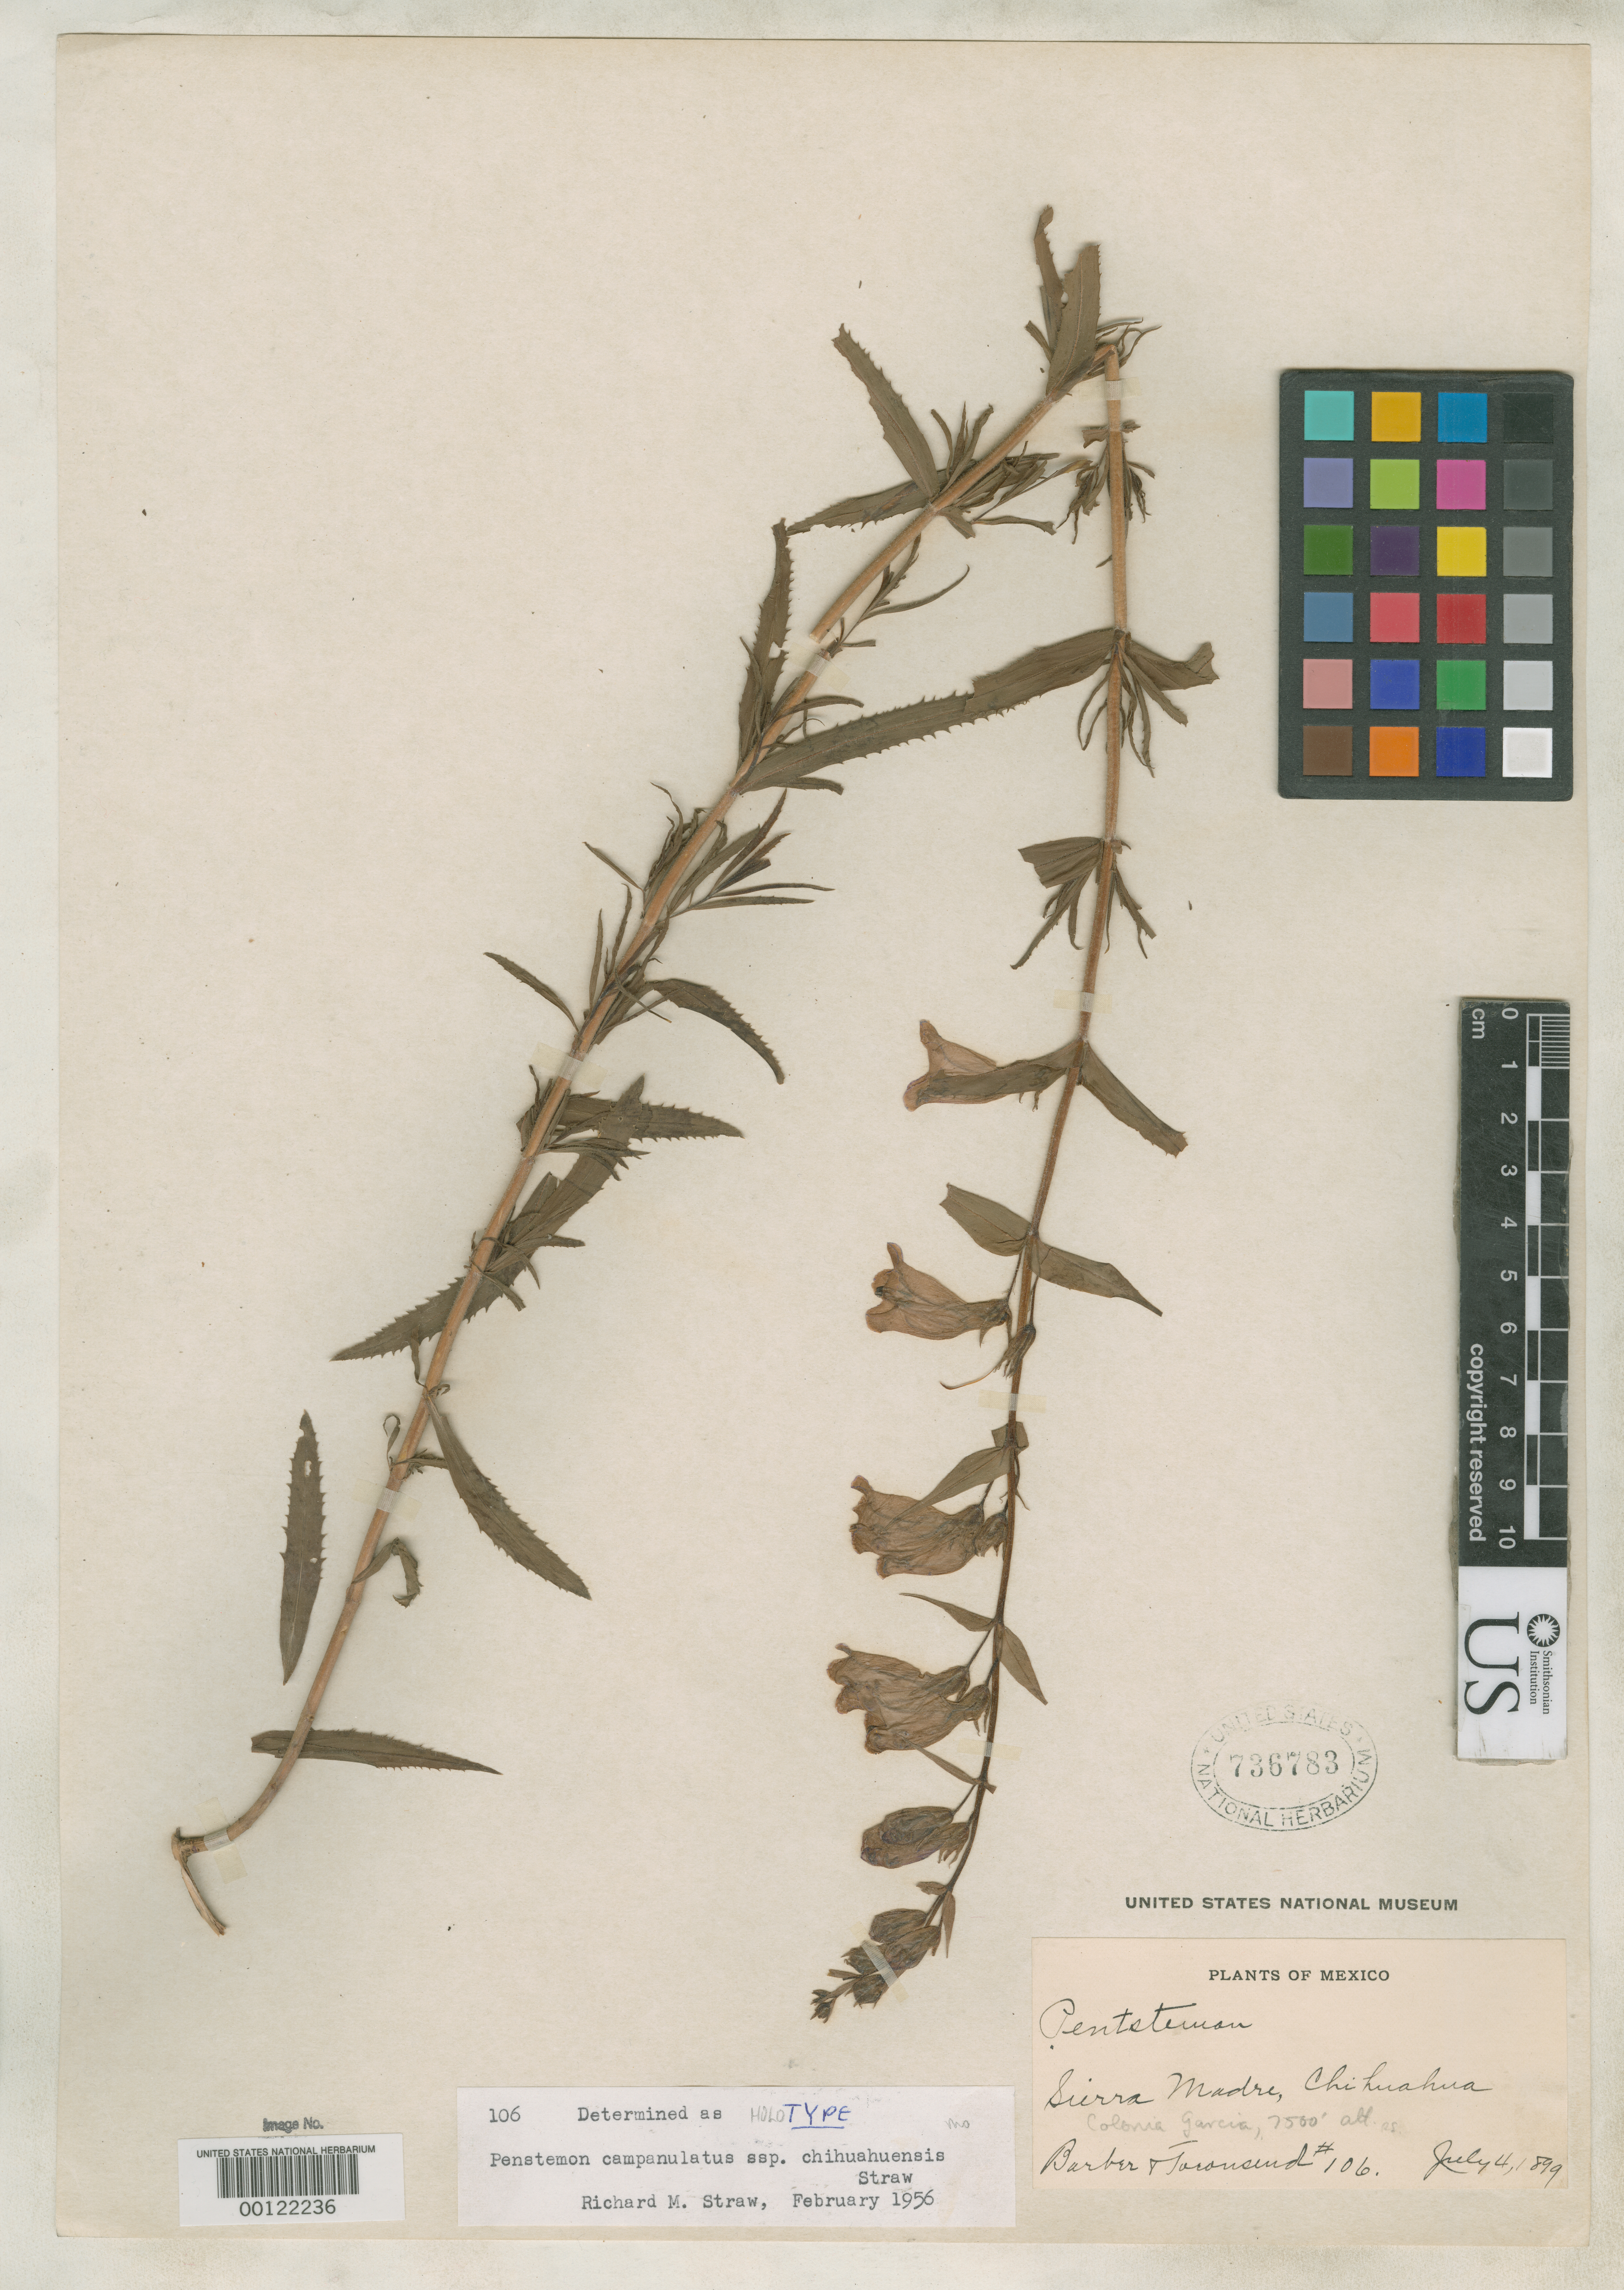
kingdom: Plantae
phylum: Tracheophyta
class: Magnoliopsida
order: Lamiales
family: Plantaginaceae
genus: Penstemon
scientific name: Penstemon campanulatus subsp. chihuahuensis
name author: Straw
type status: Holotype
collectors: C. H. T. Townsend & C. Barber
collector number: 106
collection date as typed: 04 Jul 1899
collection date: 1899-07-04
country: Mexico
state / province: Chihuahua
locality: Colonia Garcia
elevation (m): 2286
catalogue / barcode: US 736783